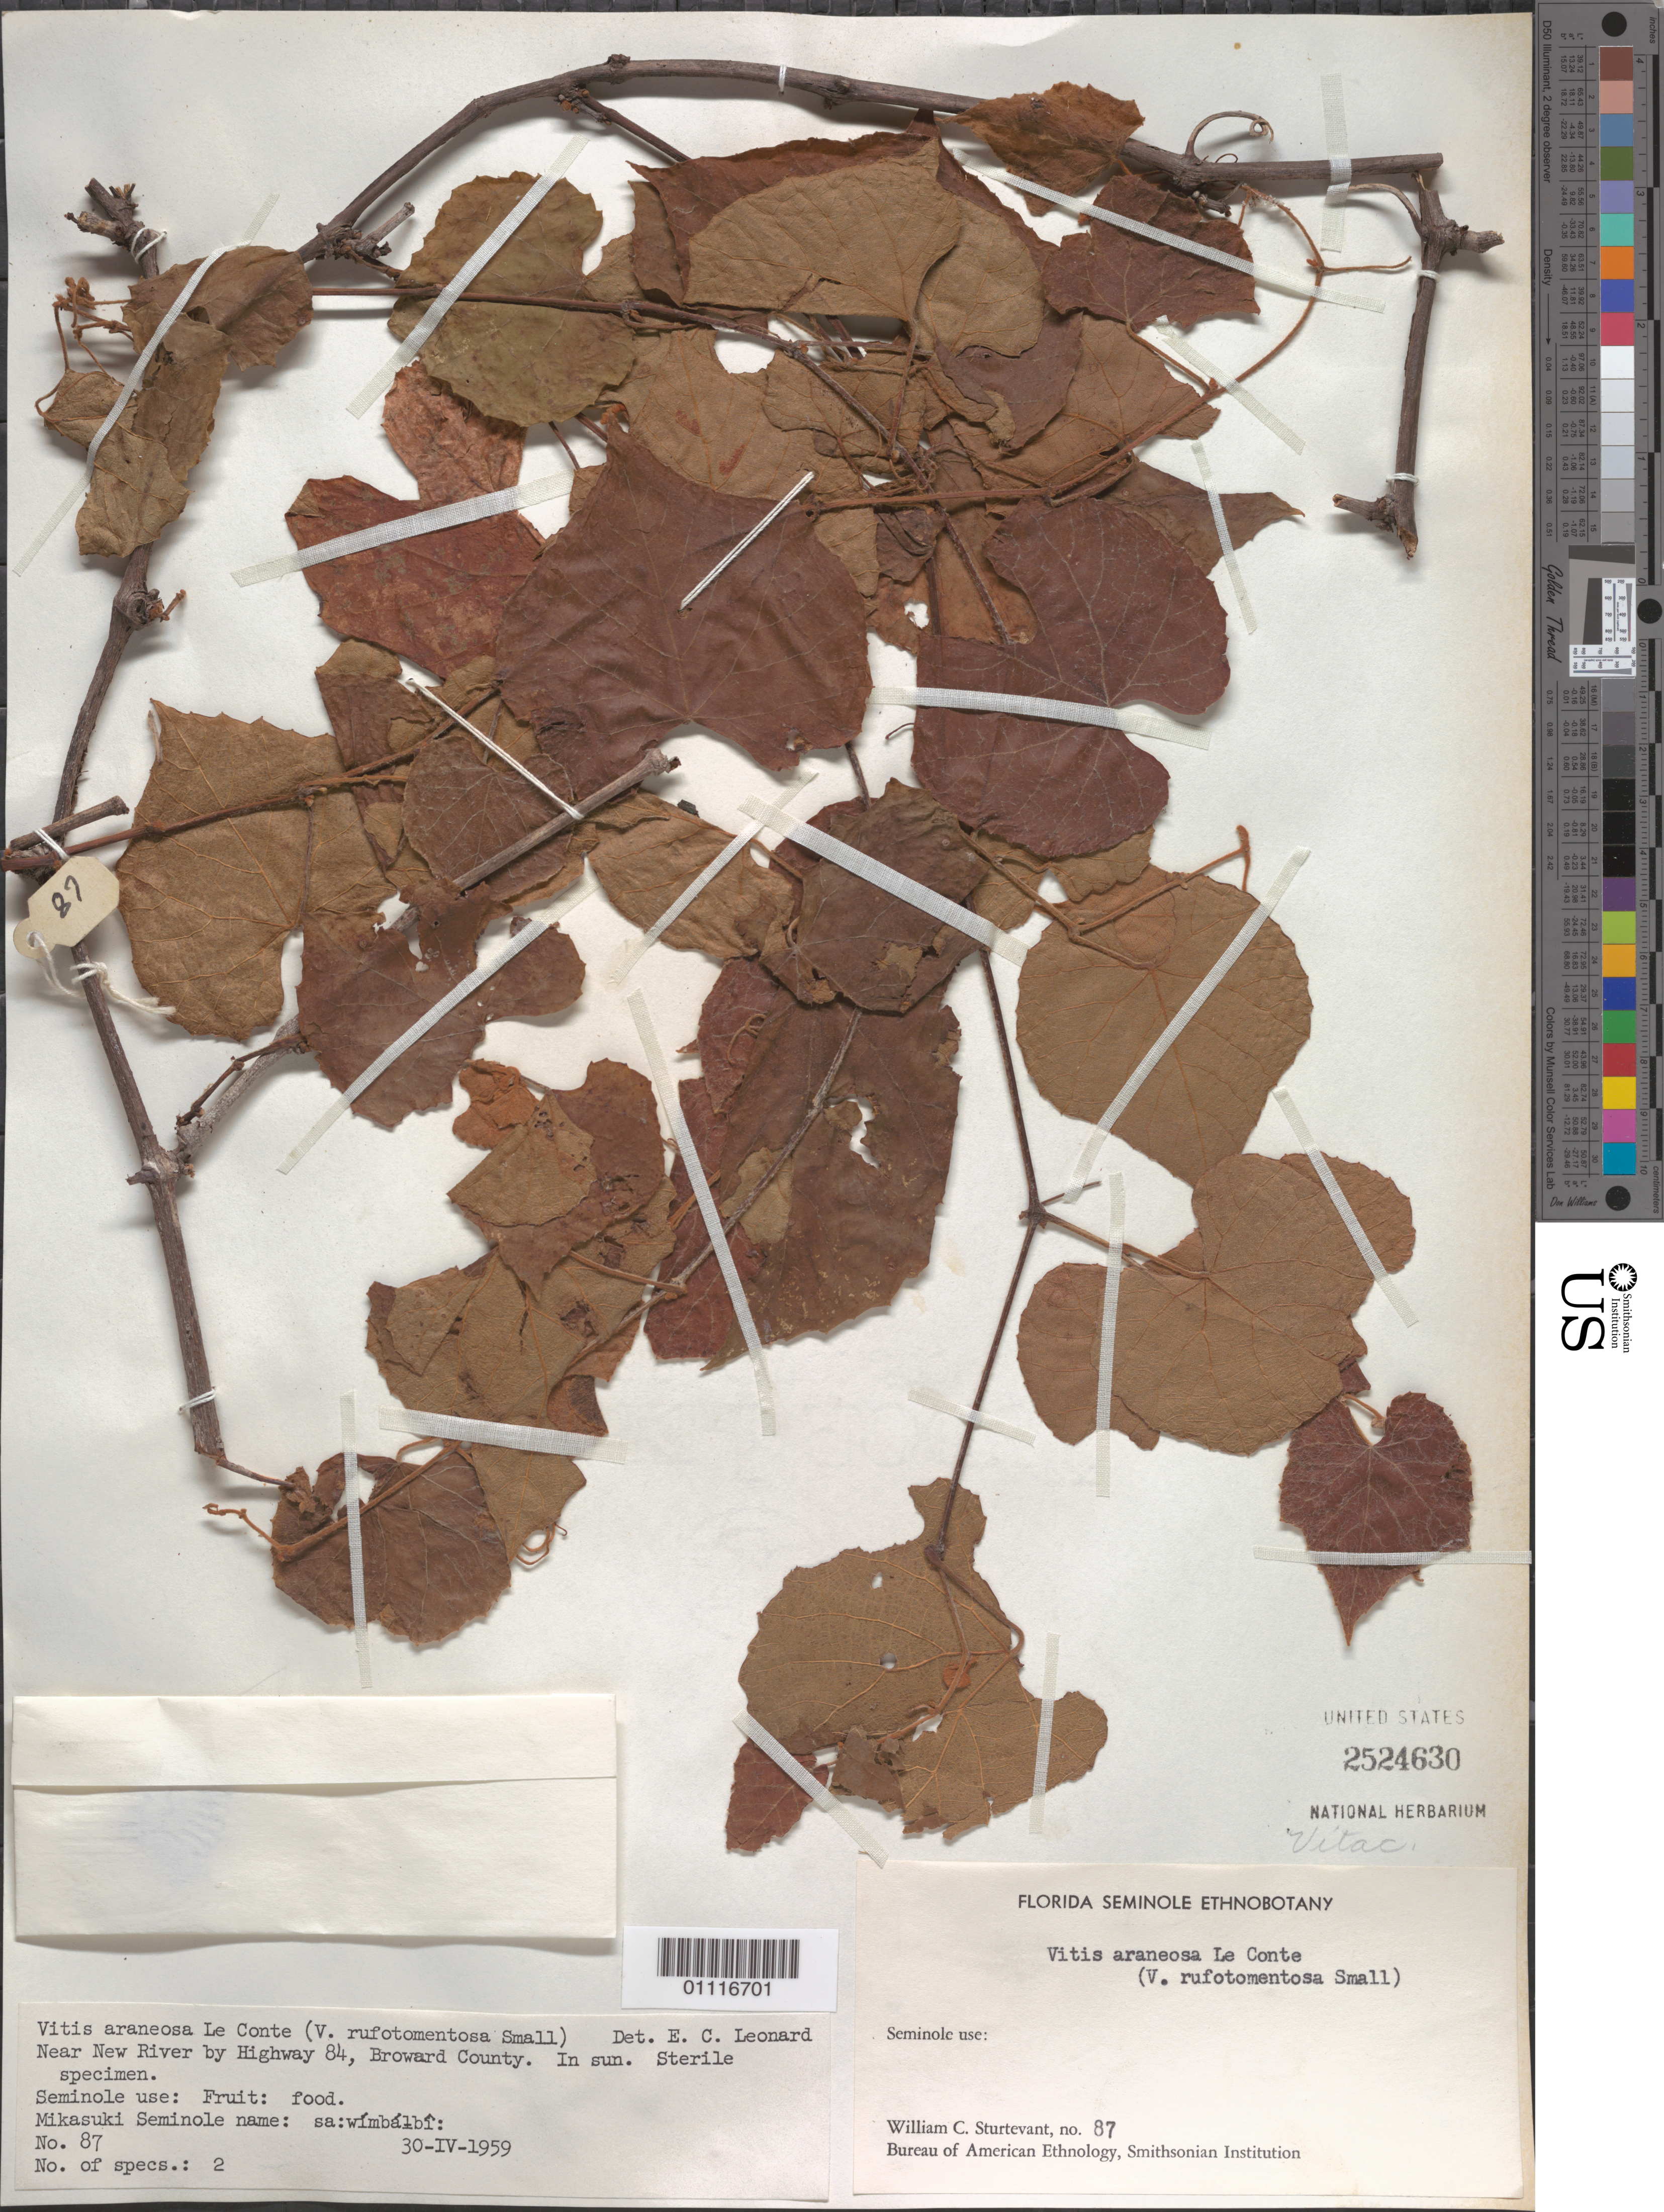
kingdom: Plantae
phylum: Tracheophyta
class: Magnoliopsida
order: Vitales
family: Vitaceae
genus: Vitis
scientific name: Vitis araneosa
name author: J. Le Conte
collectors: W. Sturtevant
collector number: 87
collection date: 1959-04-30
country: United States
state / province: Florida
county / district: Broward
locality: Near New River by Highway 84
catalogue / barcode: US 2524630